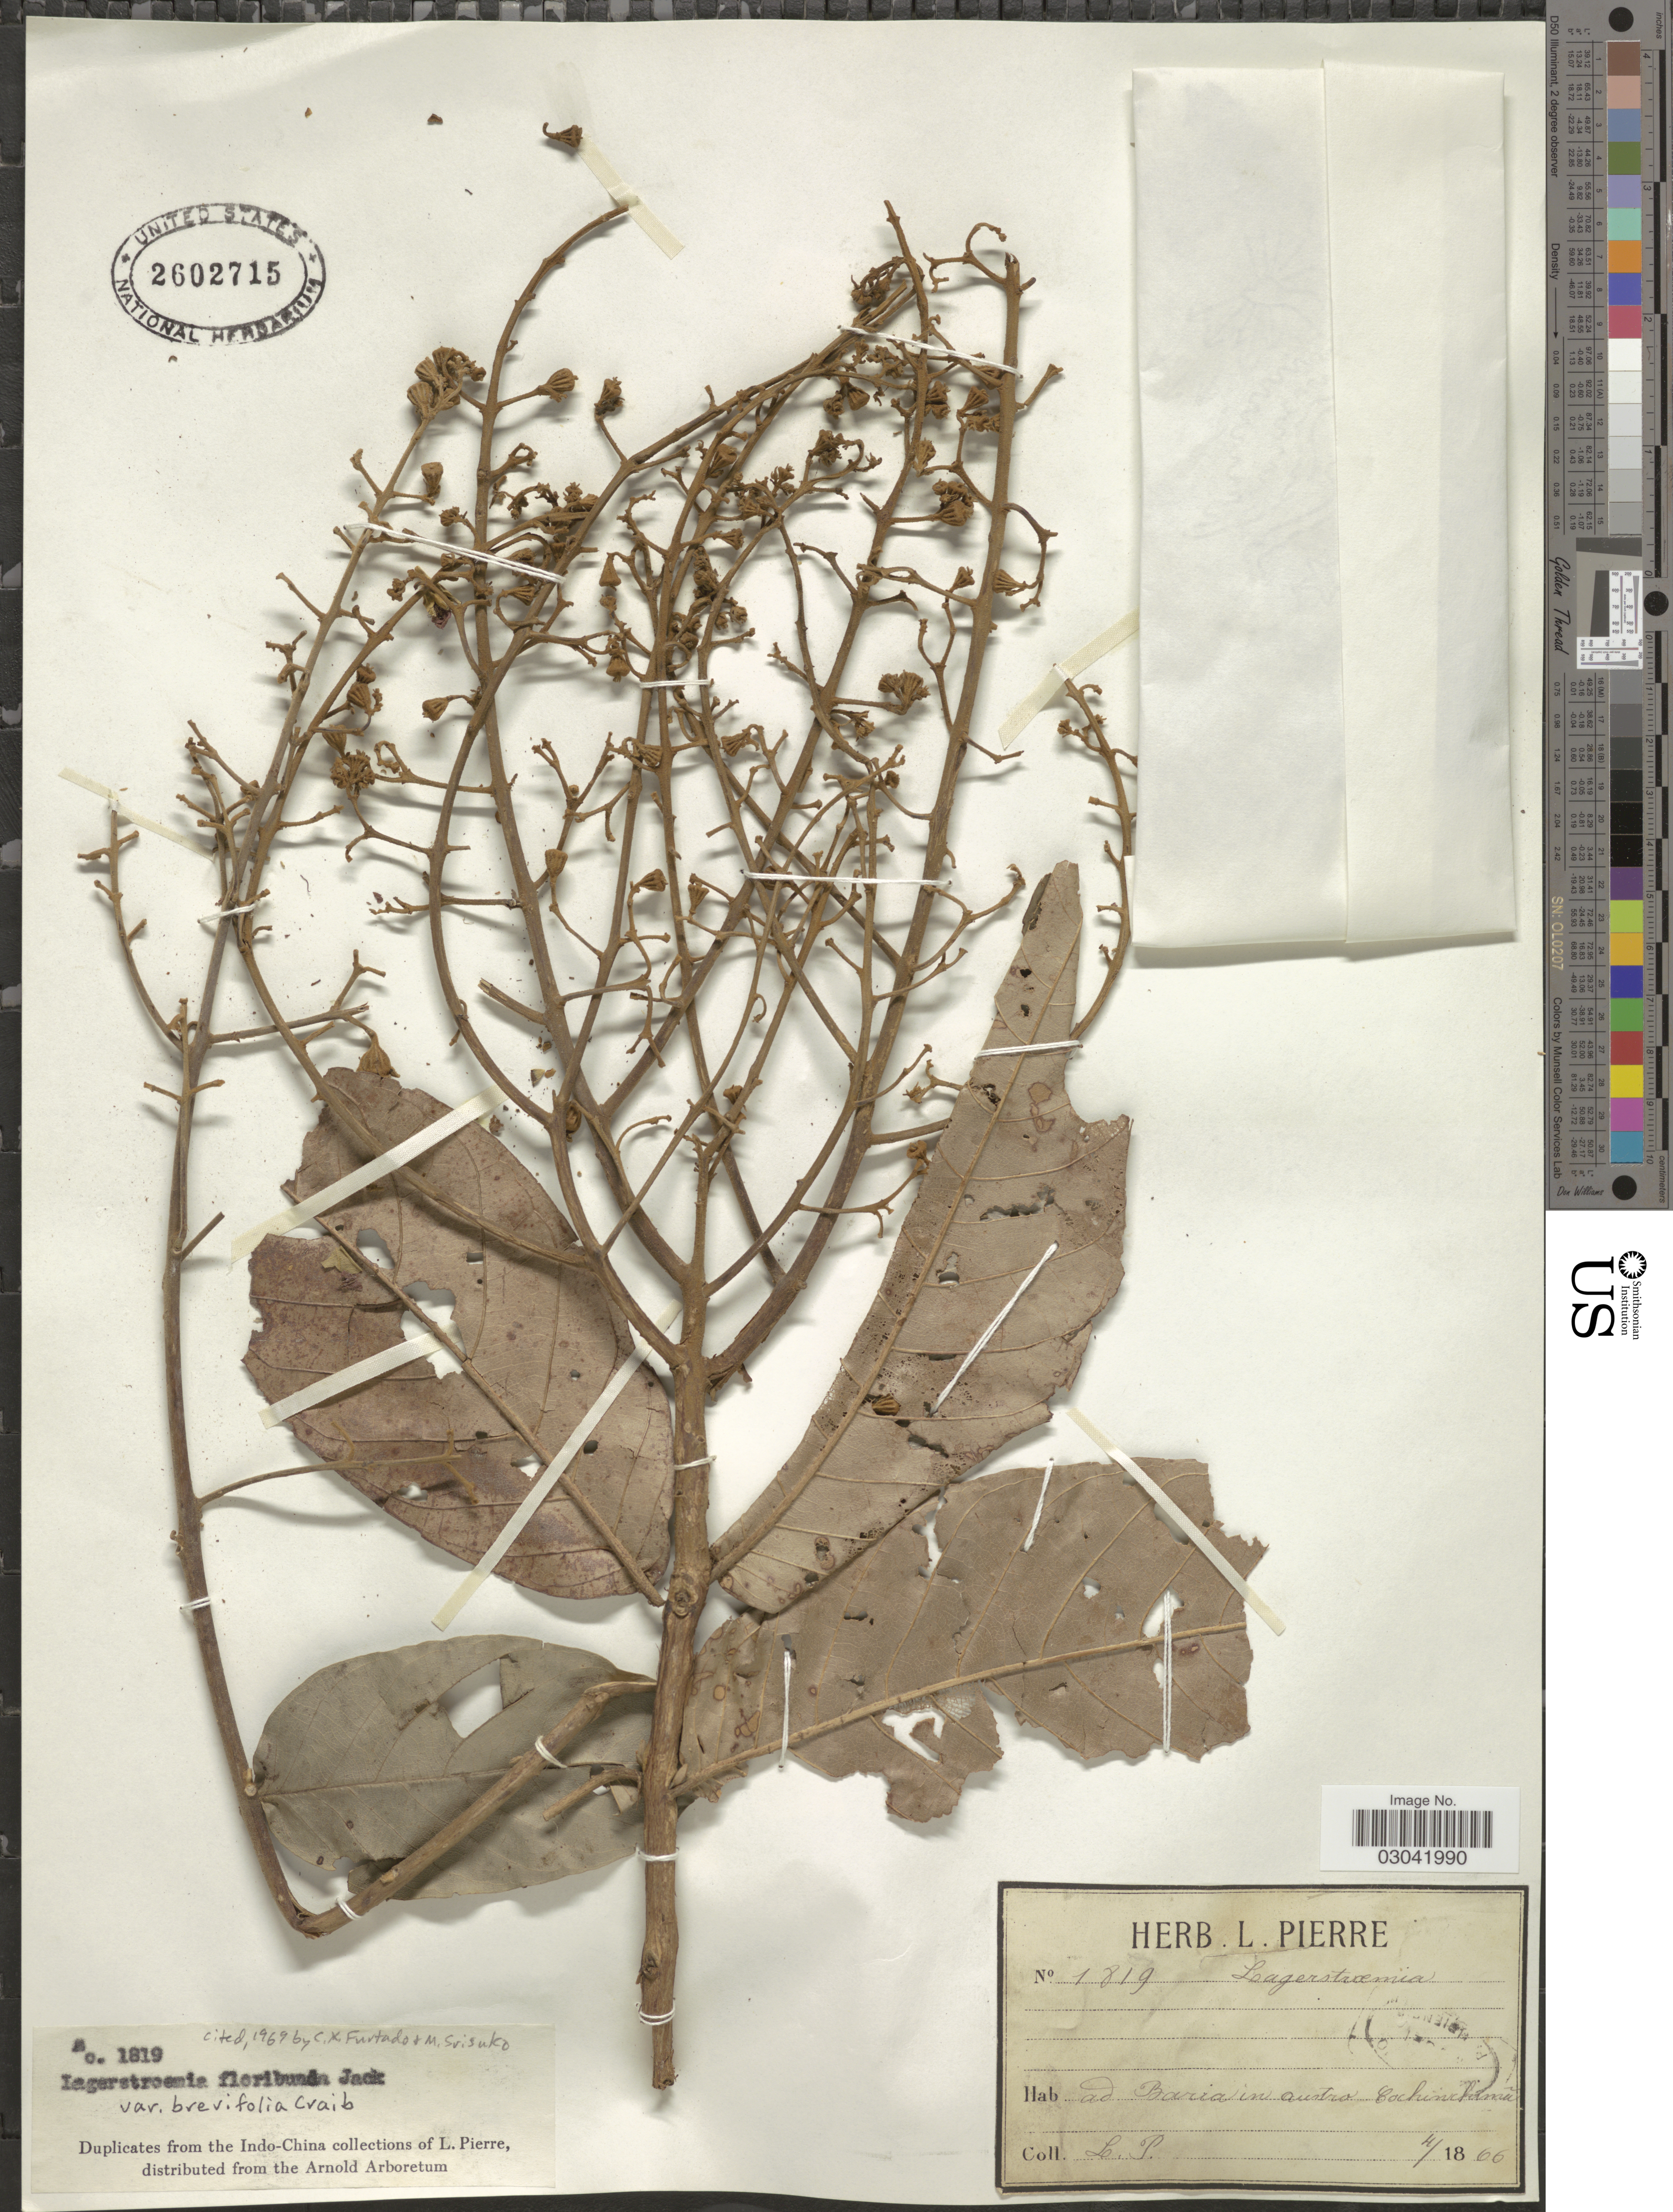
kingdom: Plantae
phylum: Tracheophyta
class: Magnoliopsida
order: Myrtales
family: Lythraceae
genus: Lagerstroemia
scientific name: Lagerstroemia floribunda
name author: Jack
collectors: L. Pierre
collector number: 1819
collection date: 1866-04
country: Vietnam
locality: Ad Baria in austro Chochinchina.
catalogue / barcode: US 2602715